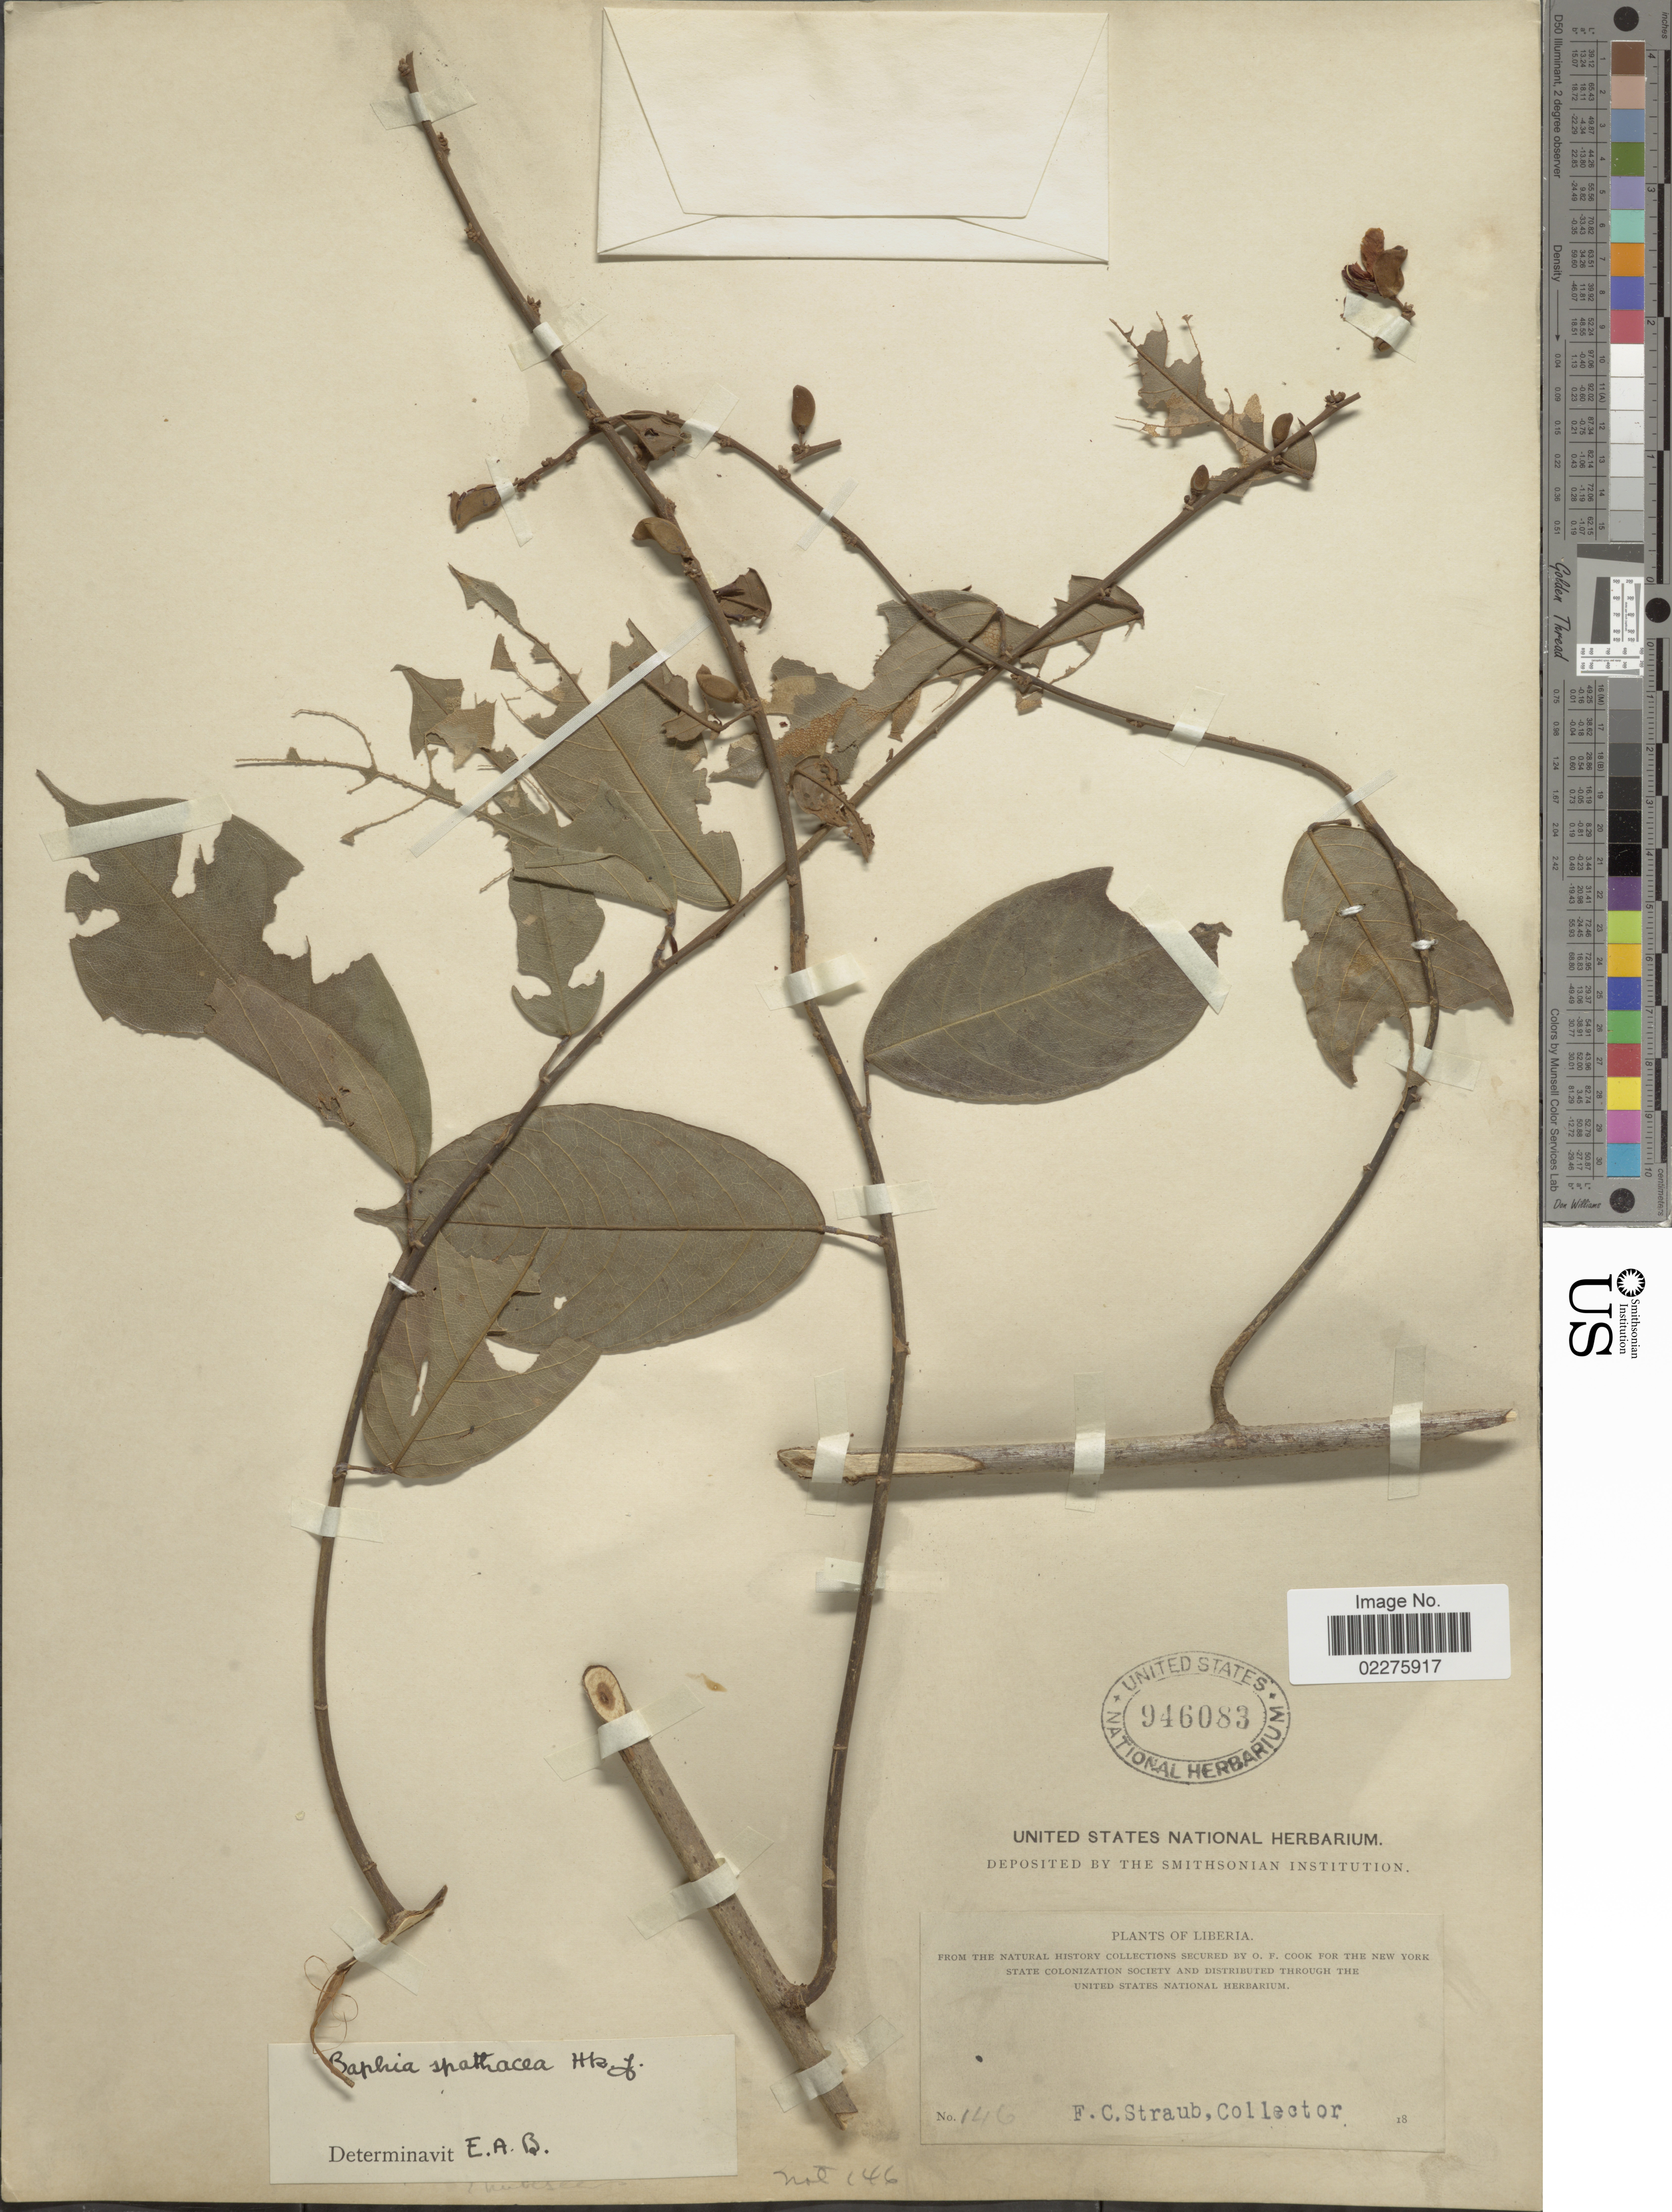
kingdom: Plantae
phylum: Tracheophyta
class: Magnoliopsida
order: Fabales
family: Fabaceae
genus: Baphia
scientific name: Baphia spathacea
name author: Hook. f.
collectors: F. Straub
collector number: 146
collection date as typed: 18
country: Liberia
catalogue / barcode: US 946083